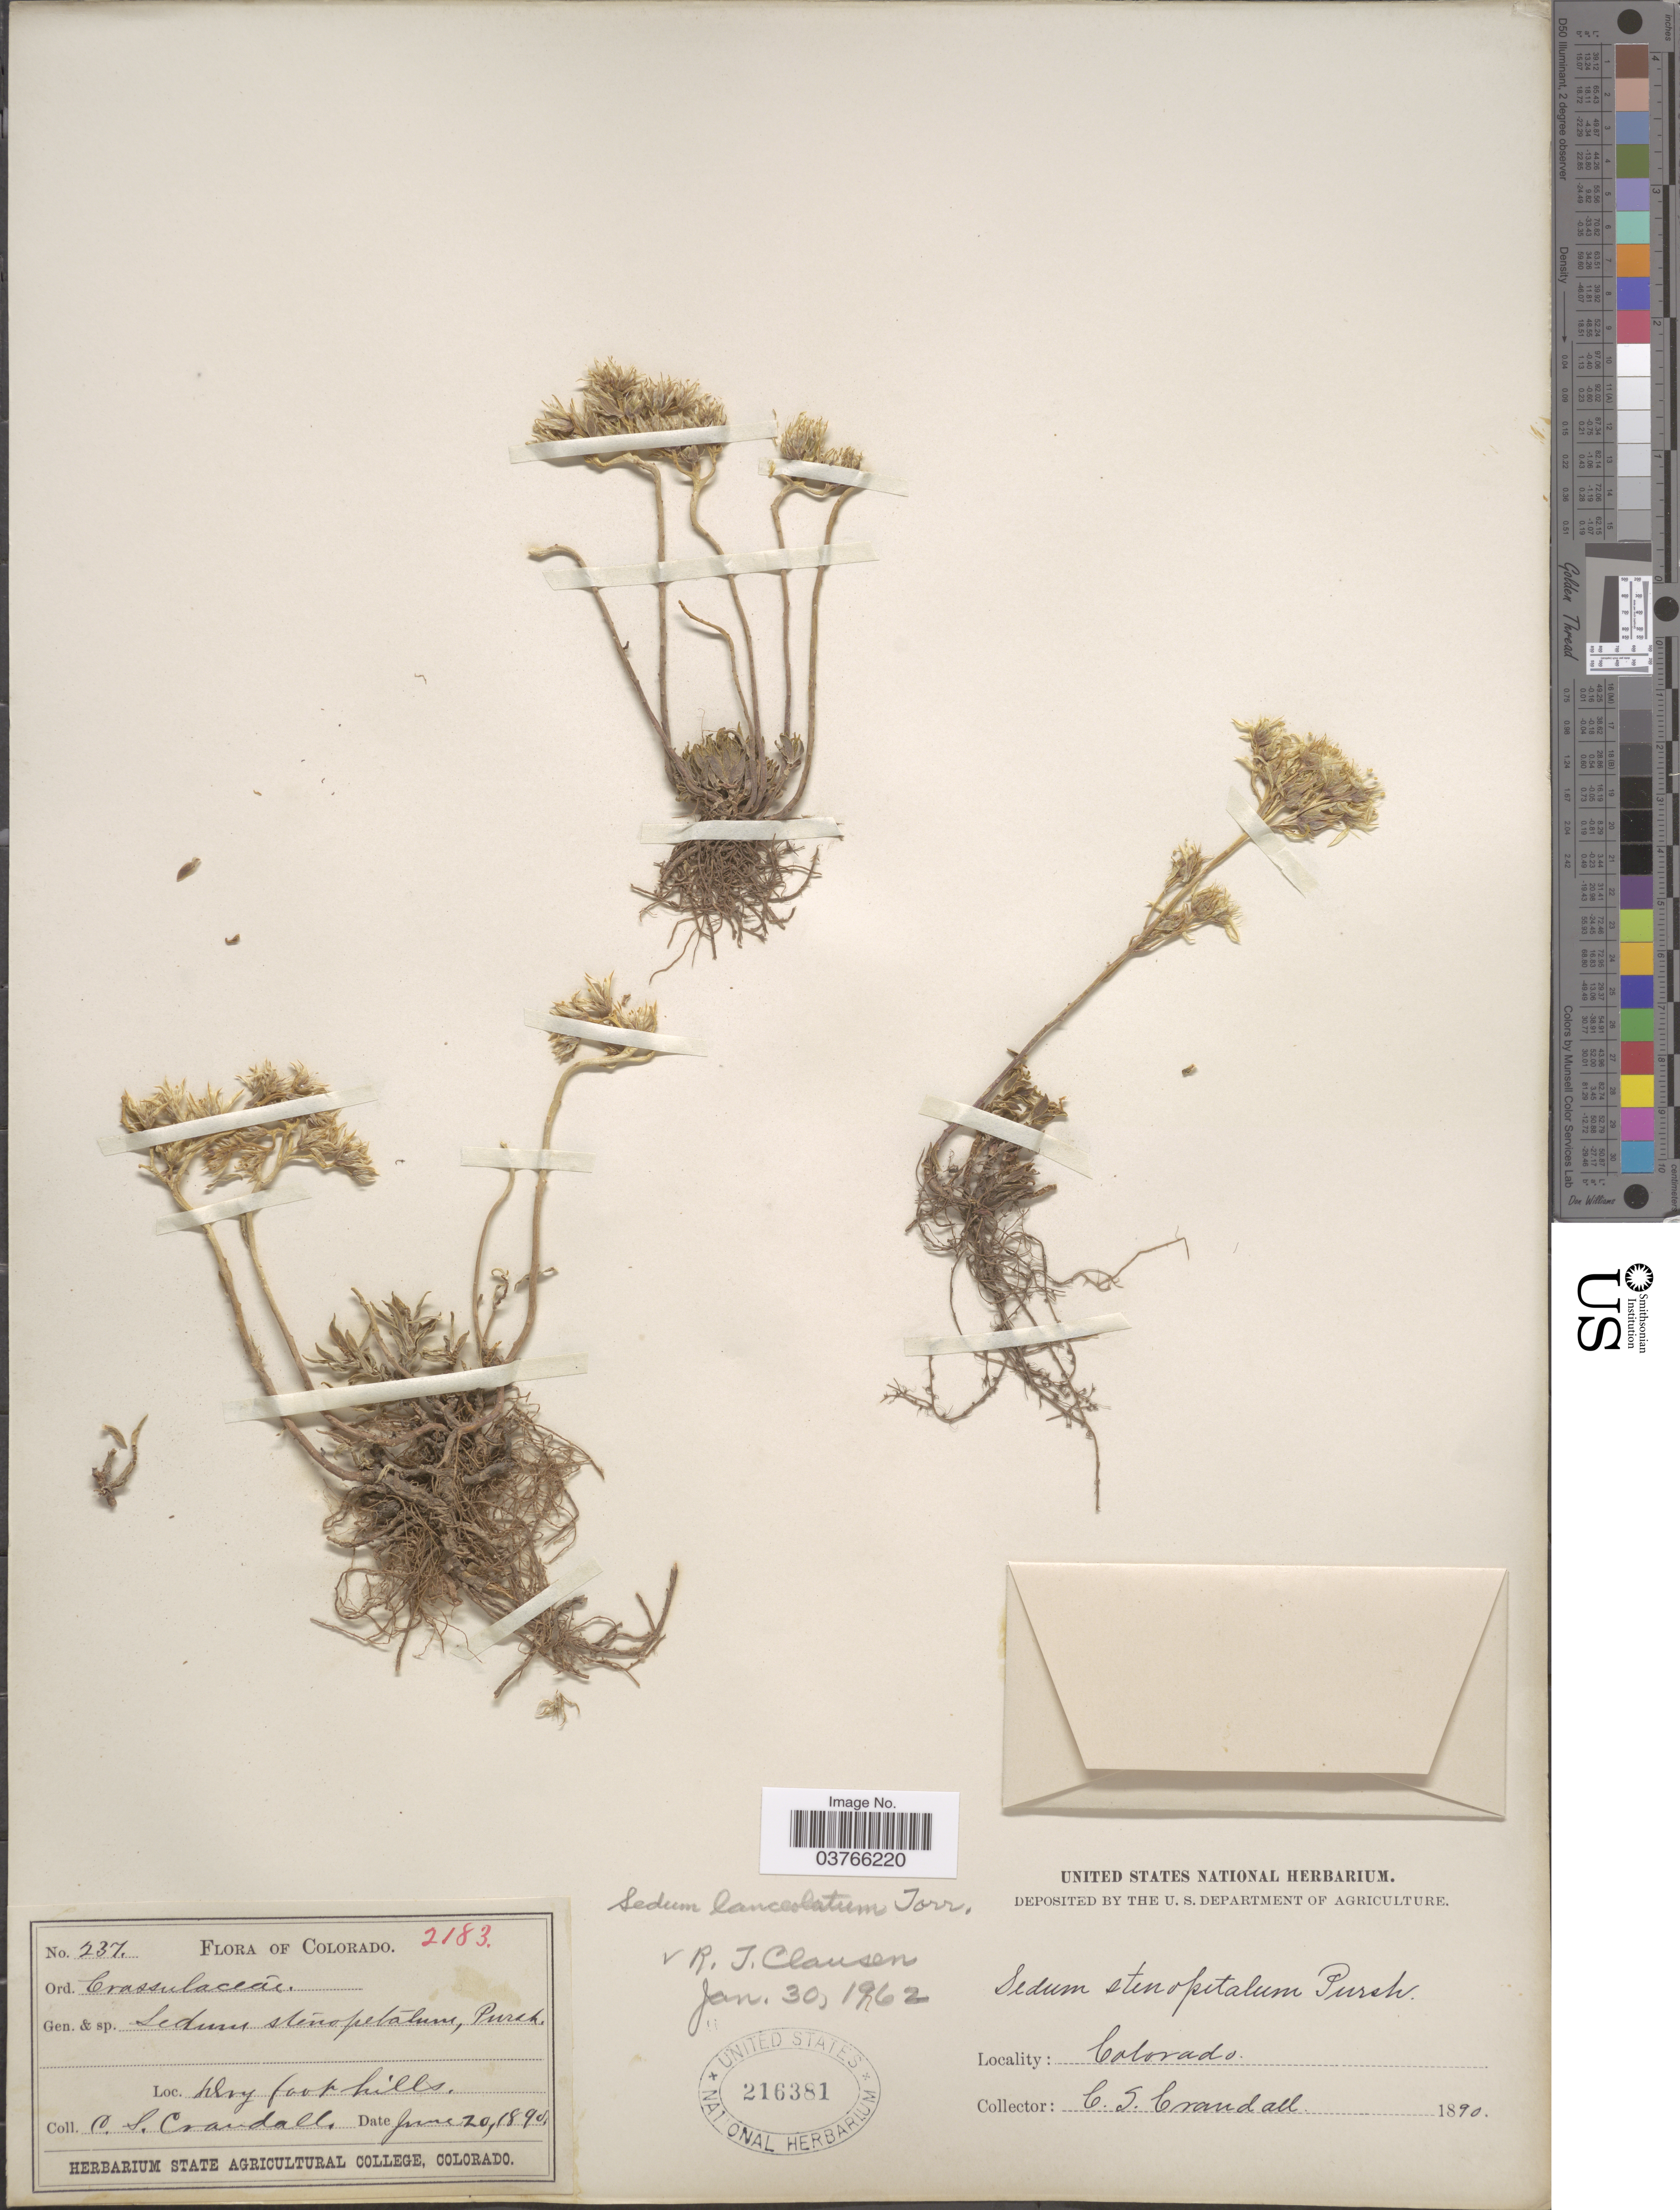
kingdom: Plantae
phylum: Tracheophyta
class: Magnoliopsida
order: Saxifragales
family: Crassulaceae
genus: Sedum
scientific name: Sedum lanceolatum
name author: Torr.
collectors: C. Crandall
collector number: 237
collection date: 1890-06-20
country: United States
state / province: Colorado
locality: Dry foot hills.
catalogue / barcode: US 216381